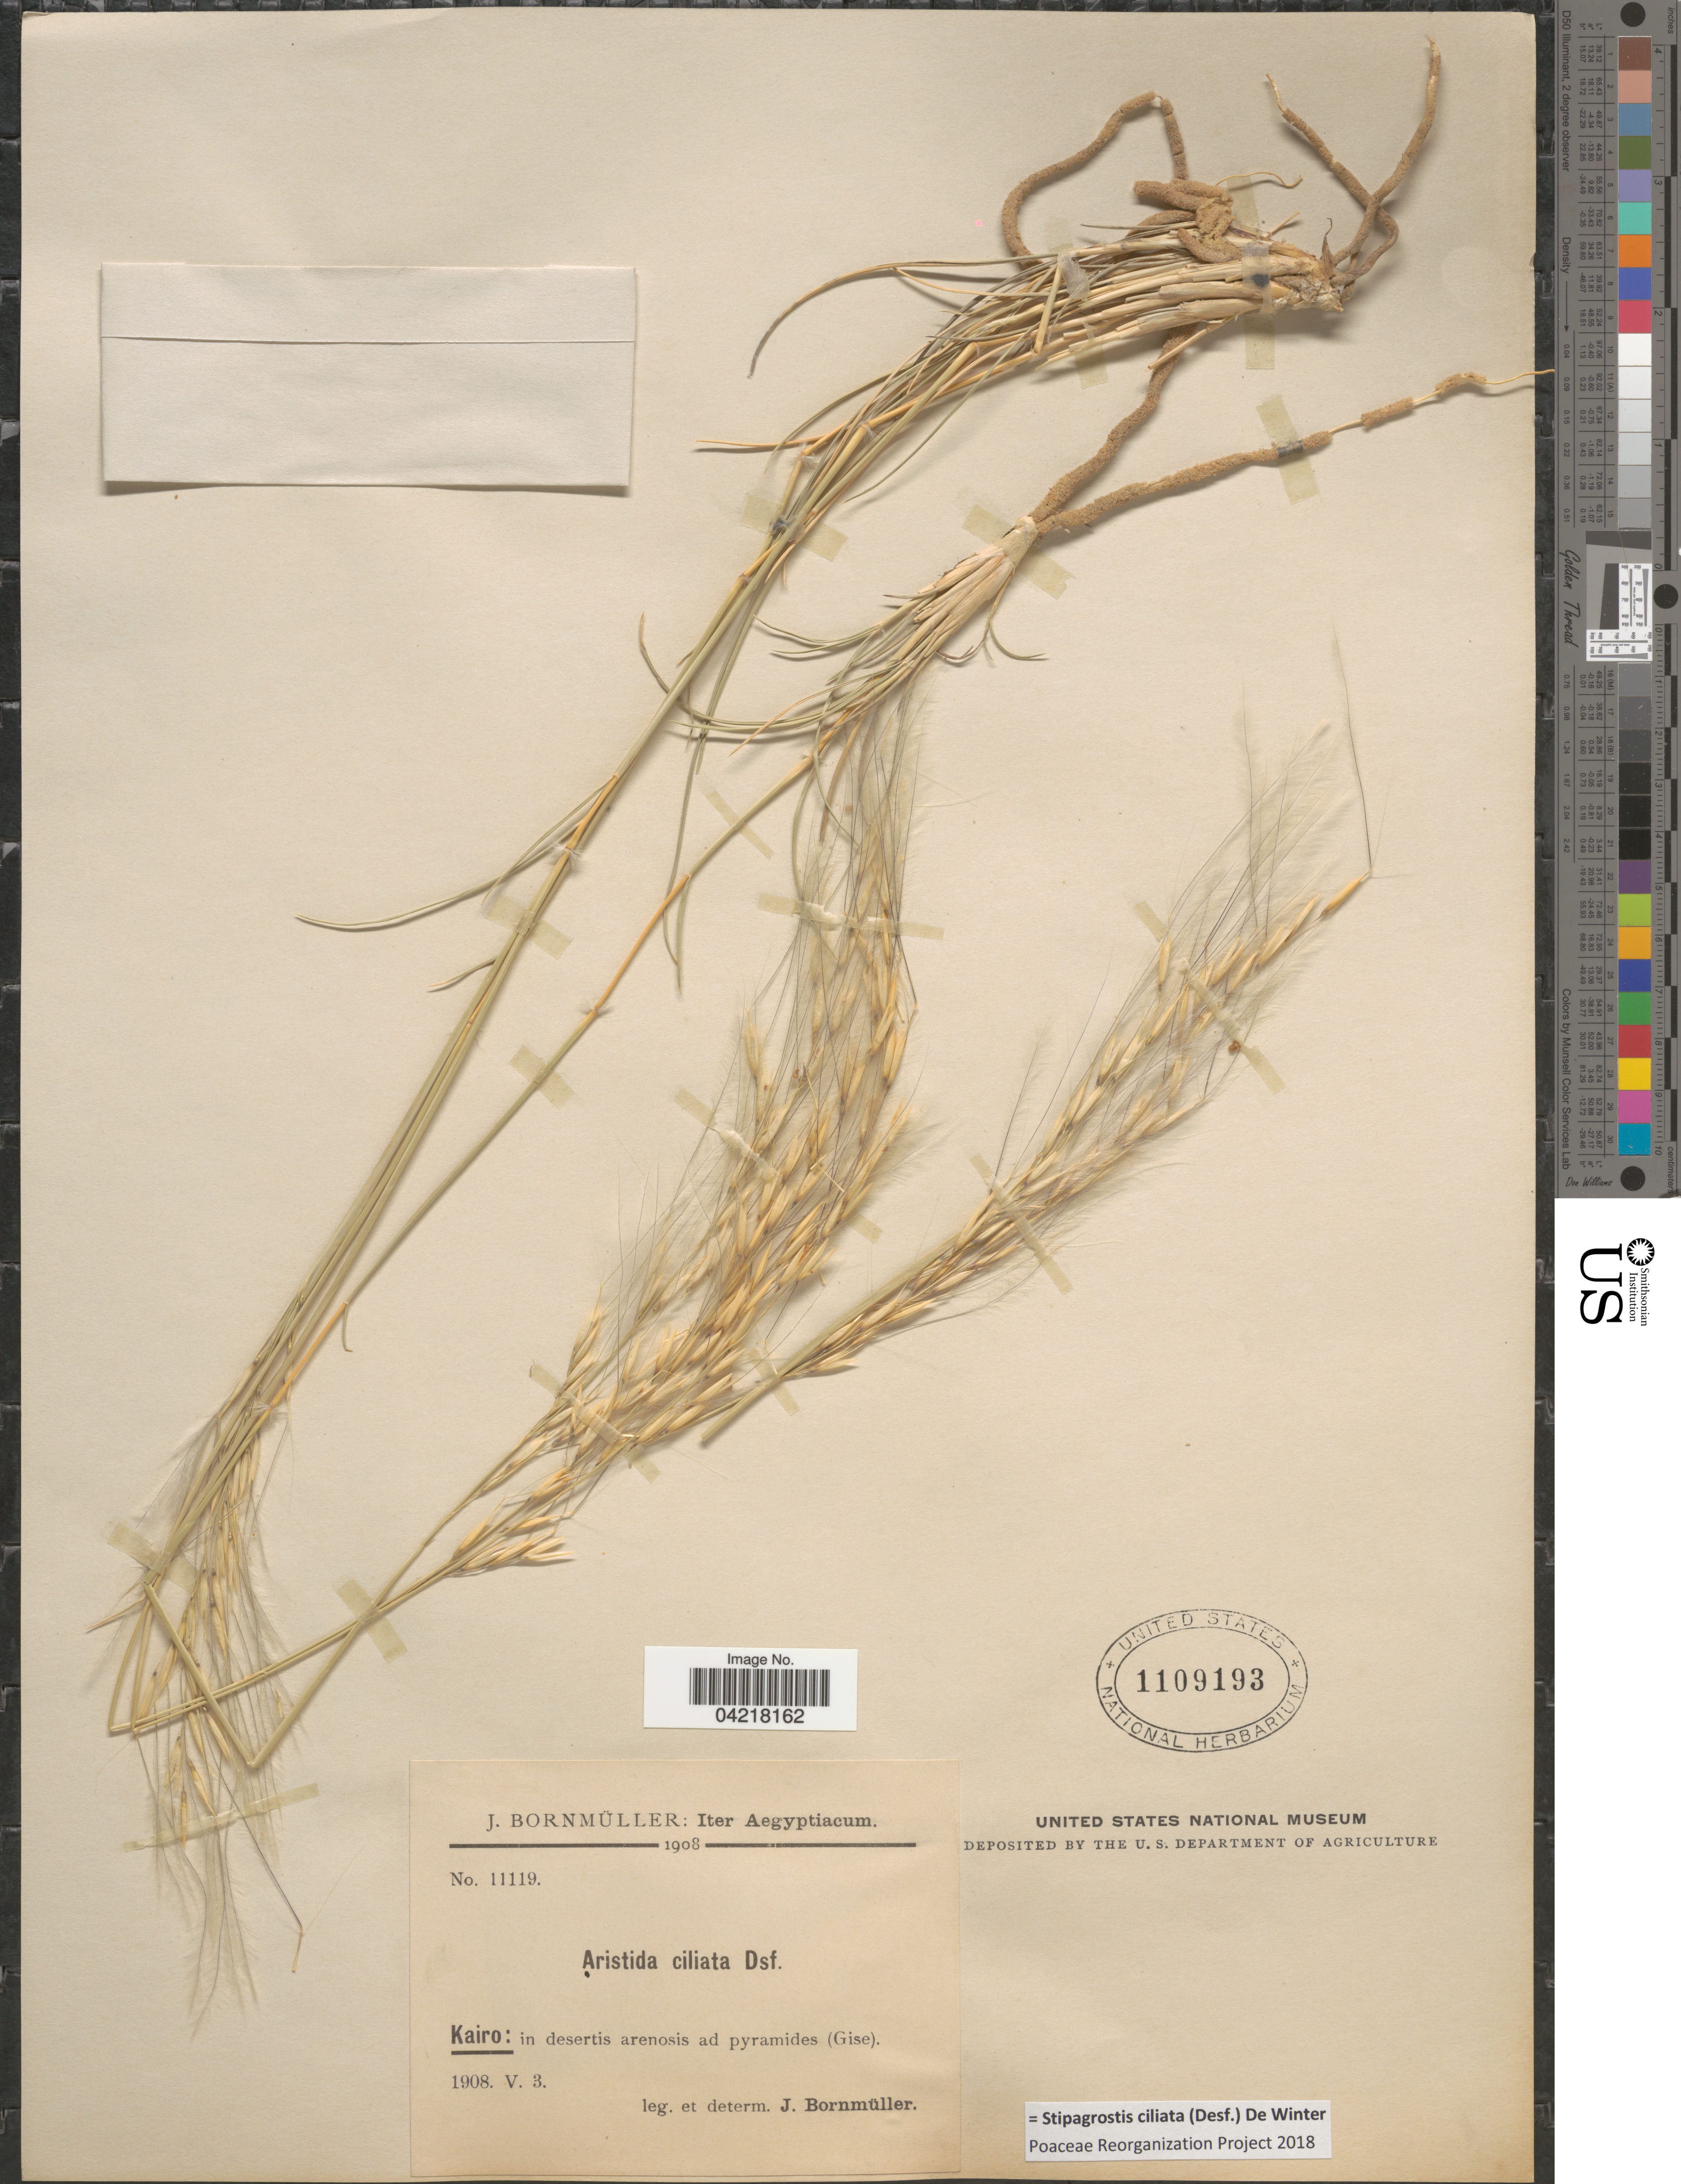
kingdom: Plantae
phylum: Tracheophyta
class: Liliopsida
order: Poales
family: Poaceae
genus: Stipagrostis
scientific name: Stipagrostis ciliata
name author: (Desf.) De Winter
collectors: J. Bornmüller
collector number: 11119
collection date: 1908-05-03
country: Egypt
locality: Iter Aegyptiacum 1908. Kairo: in desertis arenosis ad pyramides (Gise).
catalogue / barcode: US 1109193